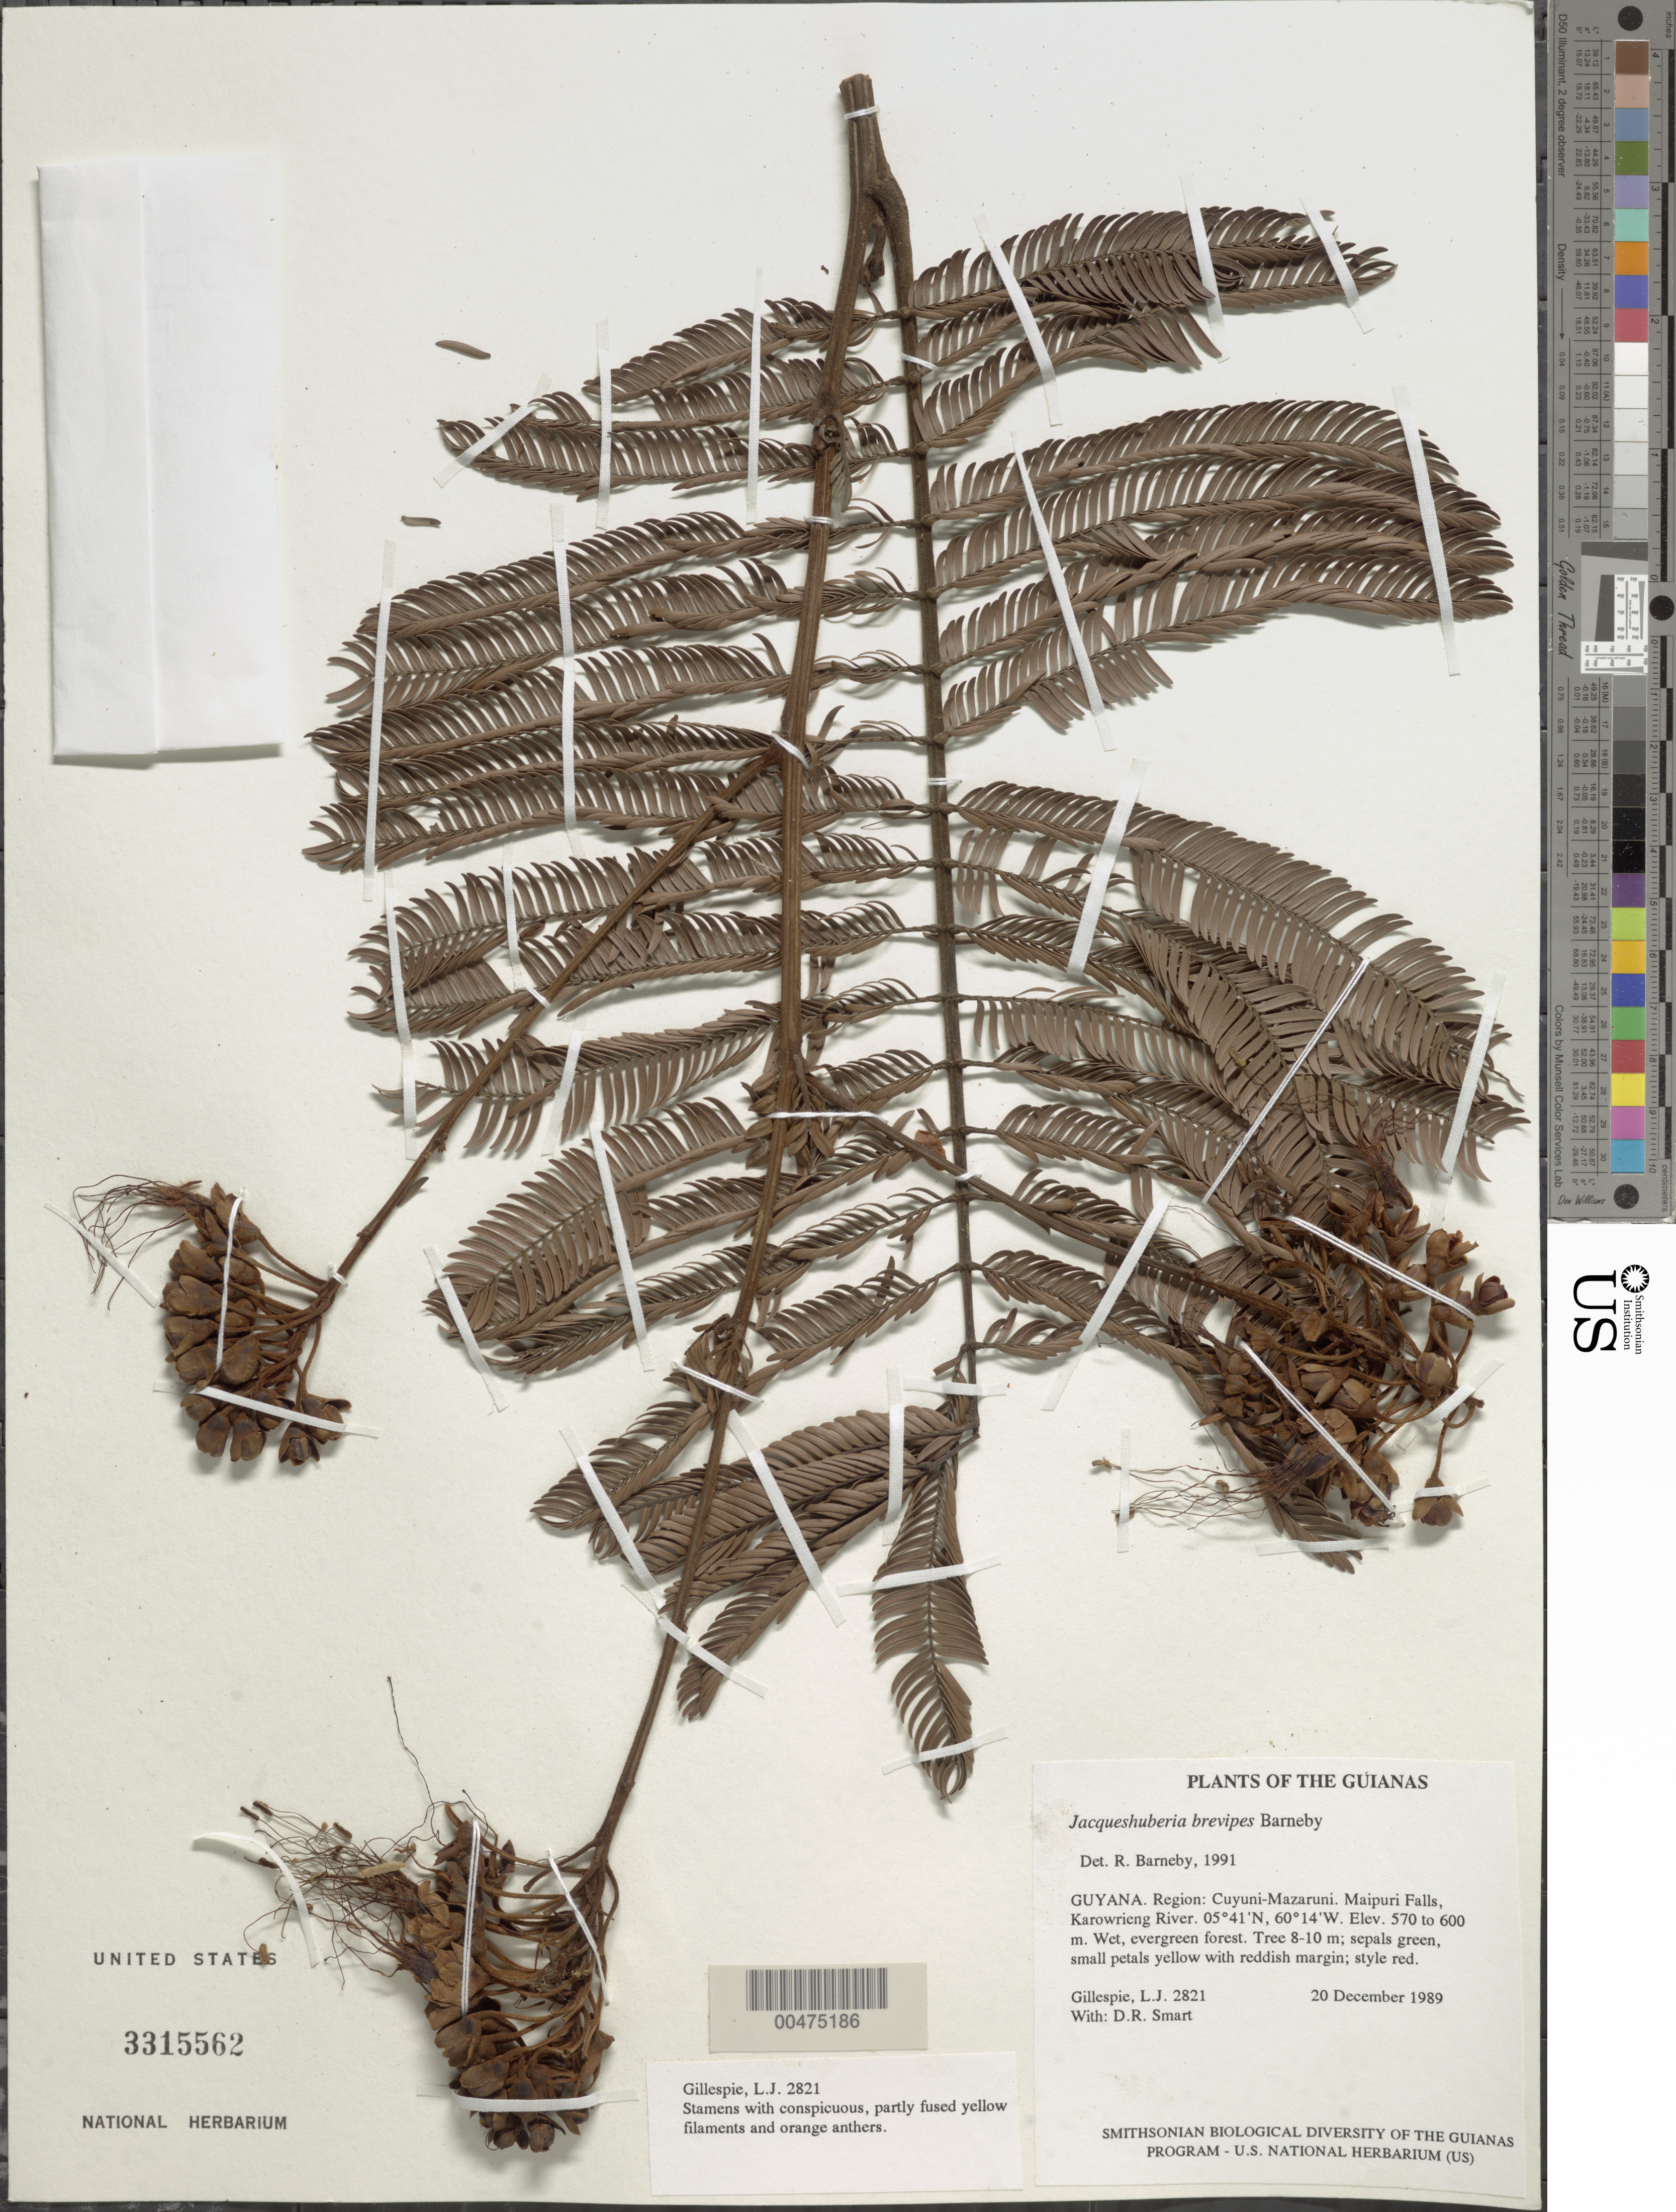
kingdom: Plantae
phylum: Tracheophyta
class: Magnoliopsida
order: Fabales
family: Fabaceae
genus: Jacqueshuberia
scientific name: Jacqueshuberia brevipes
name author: Barneby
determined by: Barneby, Rupert C., (NY)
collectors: L. J. Gillespie & D. R. Smart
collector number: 2821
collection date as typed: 20 December 1989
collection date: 1989-12-20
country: Guyana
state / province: Cuyuni-Mazaruni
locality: Maipuri Falls, Karowrieng River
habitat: Wet, evergreen forest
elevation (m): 570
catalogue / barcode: US 3315562